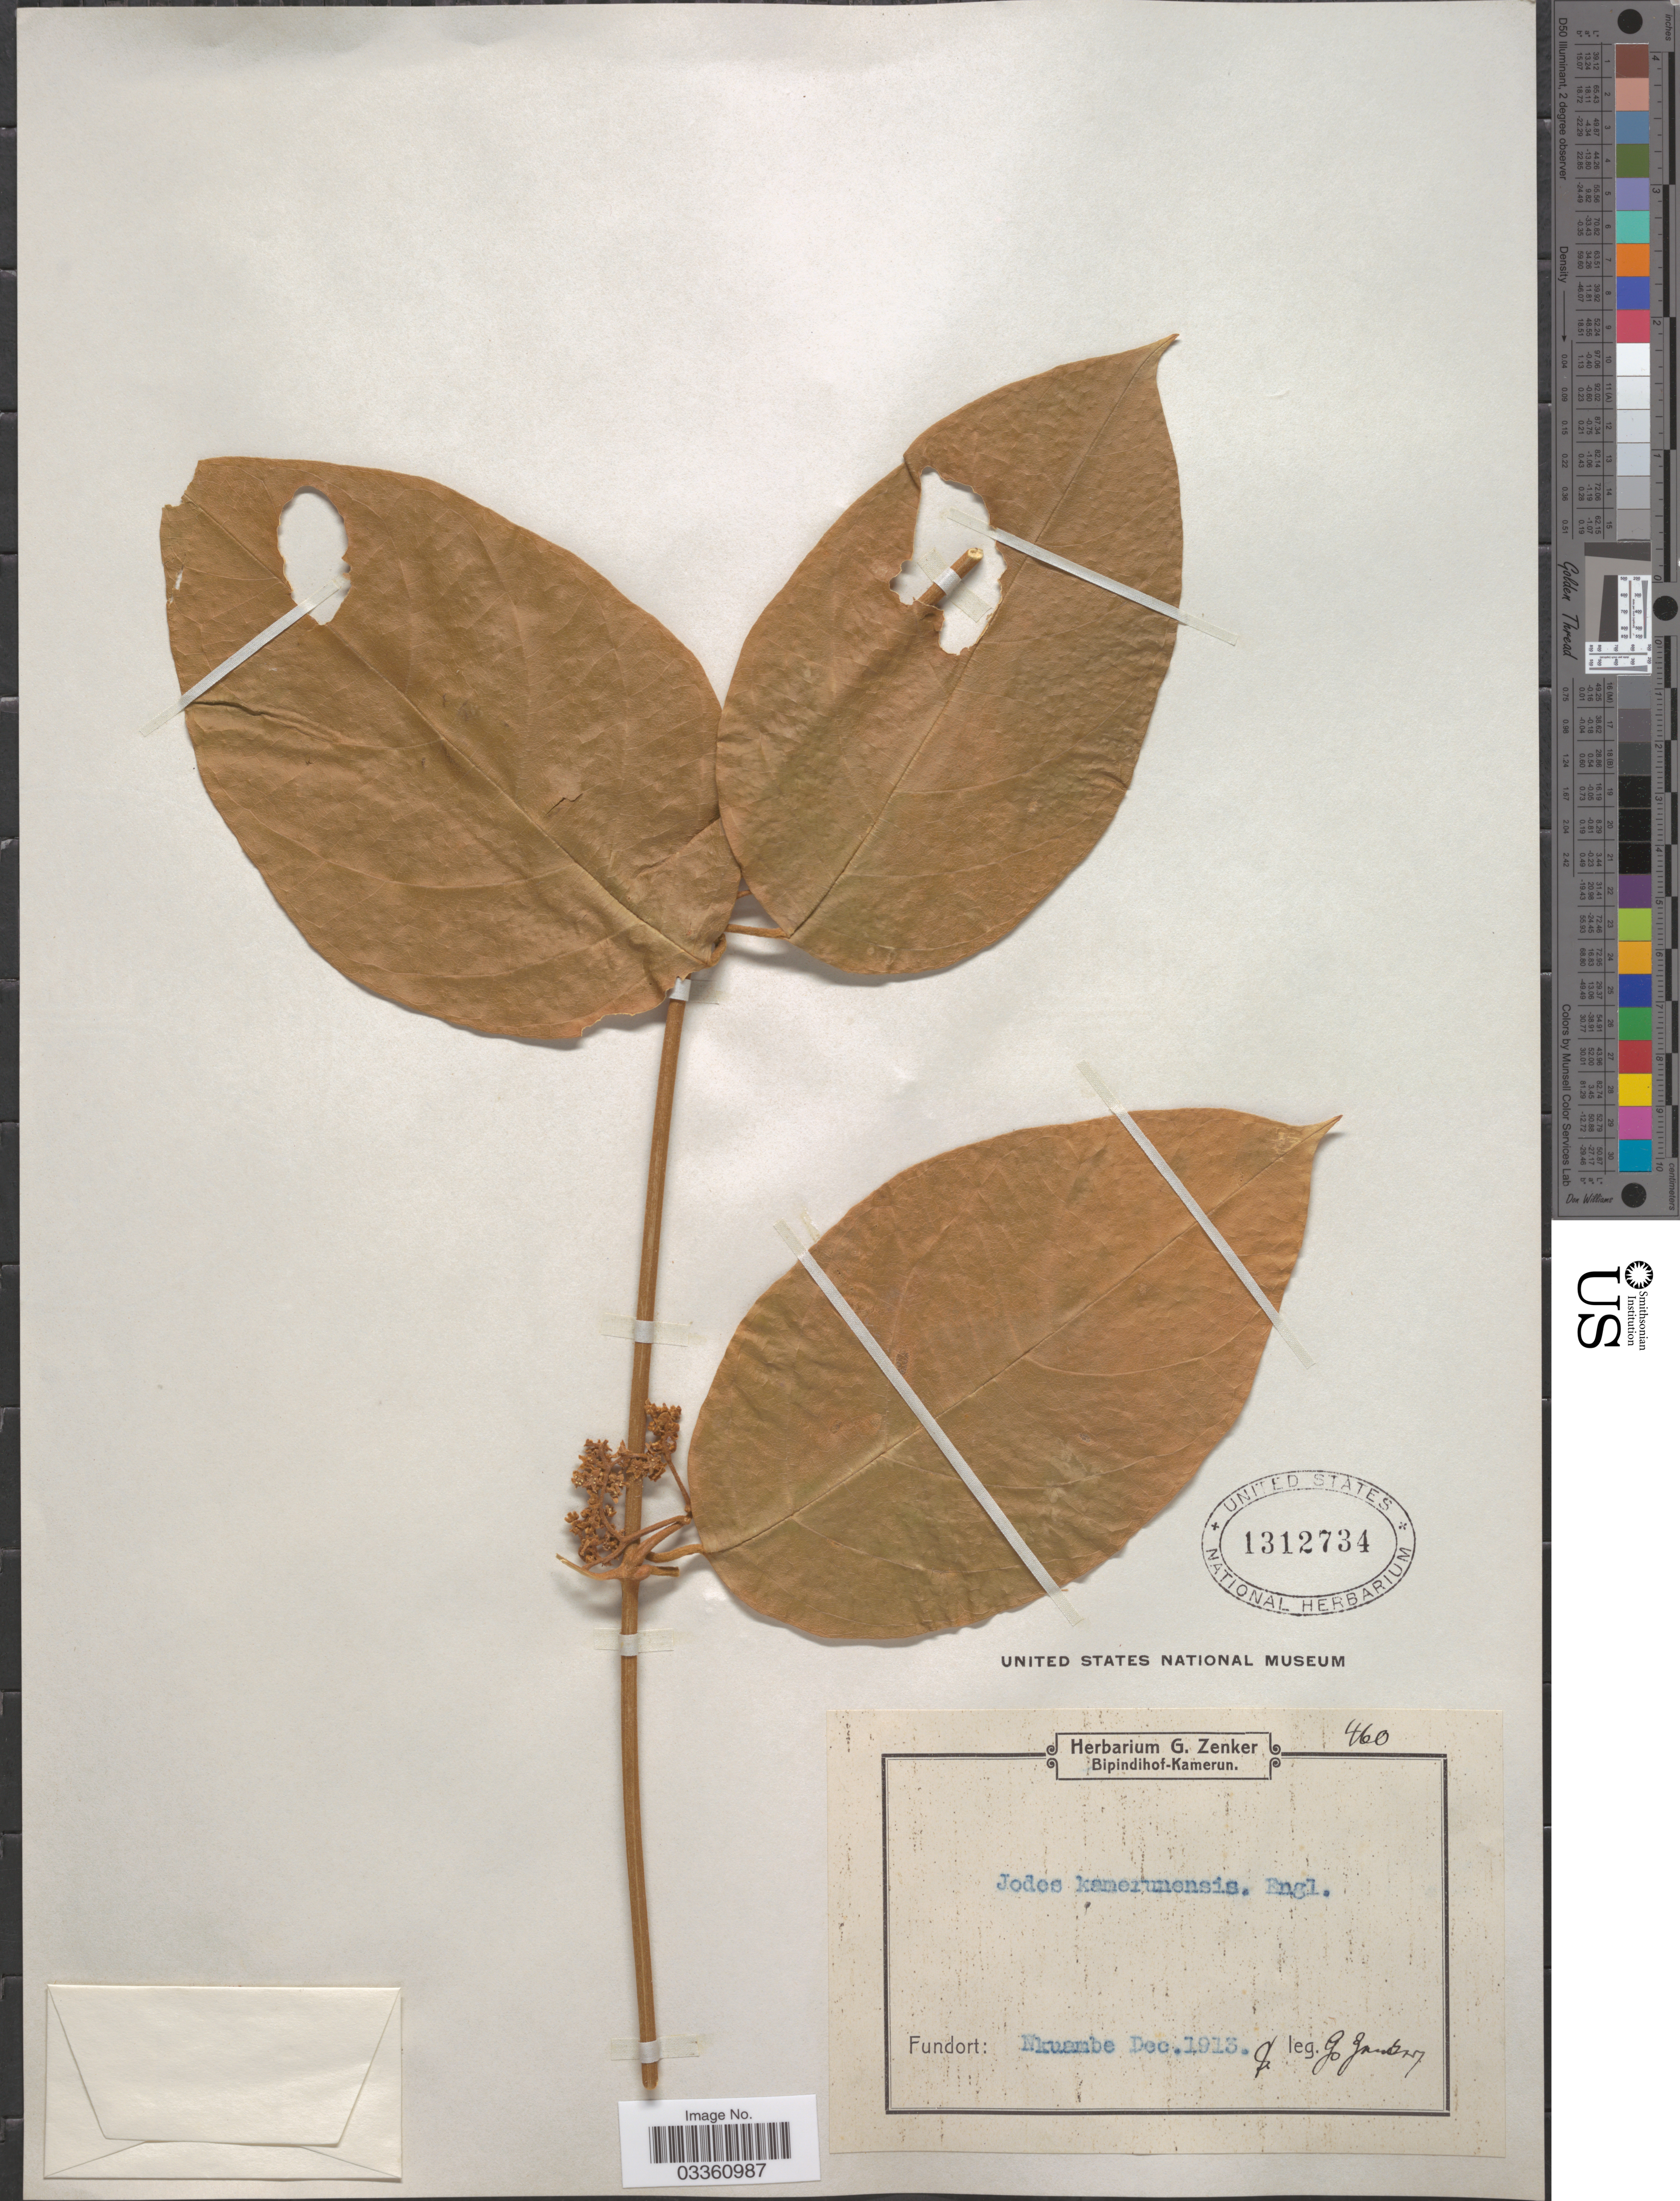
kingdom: Plantae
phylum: Tracheophyta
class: Magnoliopsida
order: Icacinales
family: Icacinaceae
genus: Iodes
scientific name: Iodes kamerunensis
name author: Engl.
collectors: G. A. Zenker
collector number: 460?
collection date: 1913-12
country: Cameroon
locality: Nkuambe.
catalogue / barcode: US 1312734